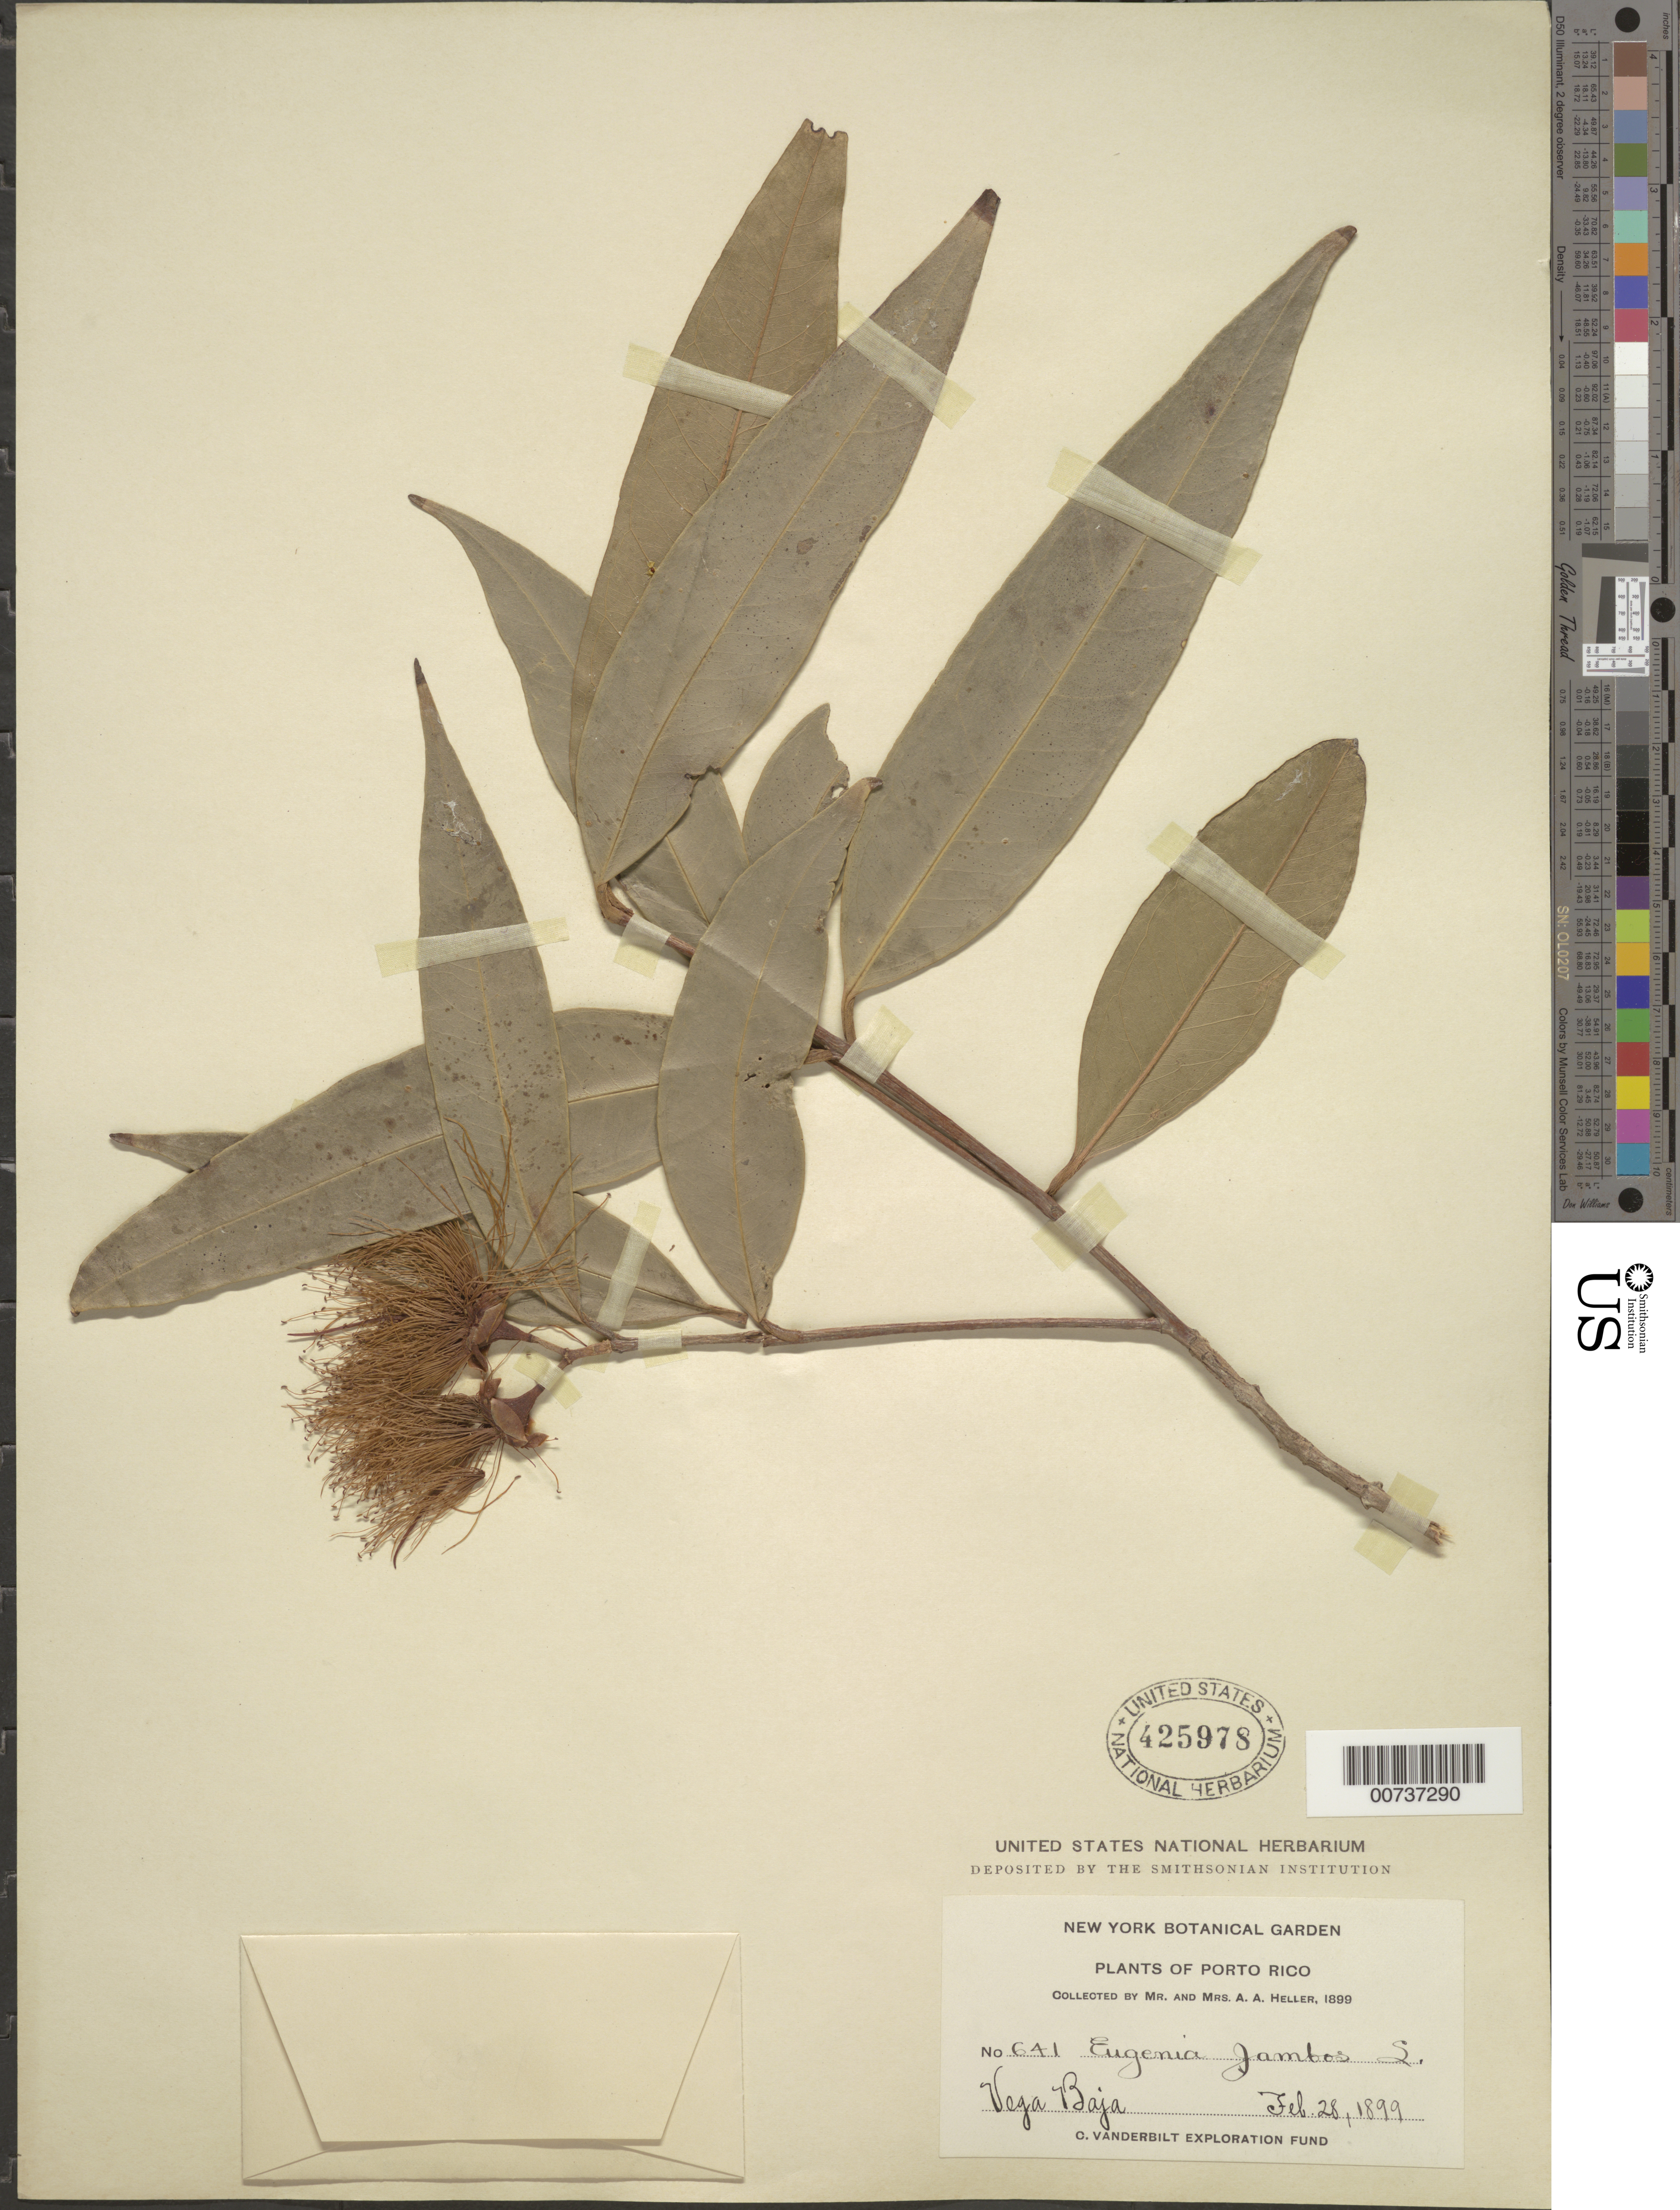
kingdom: Plantae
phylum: Tracheophyta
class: Magnoliopsida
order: Myrtales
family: Myrtaceae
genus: Syzygium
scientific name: Syzygium jambos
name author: (L.) Alston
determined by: Strong, Mark T., (BOT), Smithsonian Institution - National Museum of Natural History (UNITED STATES)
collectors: A. A. Heller & E. G. Heller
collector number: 641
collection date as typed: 28 Feb 1899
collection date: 1899-02-28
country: Puerto Rico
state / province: Vega Baja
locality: Vega Baja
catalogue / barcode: US 425978